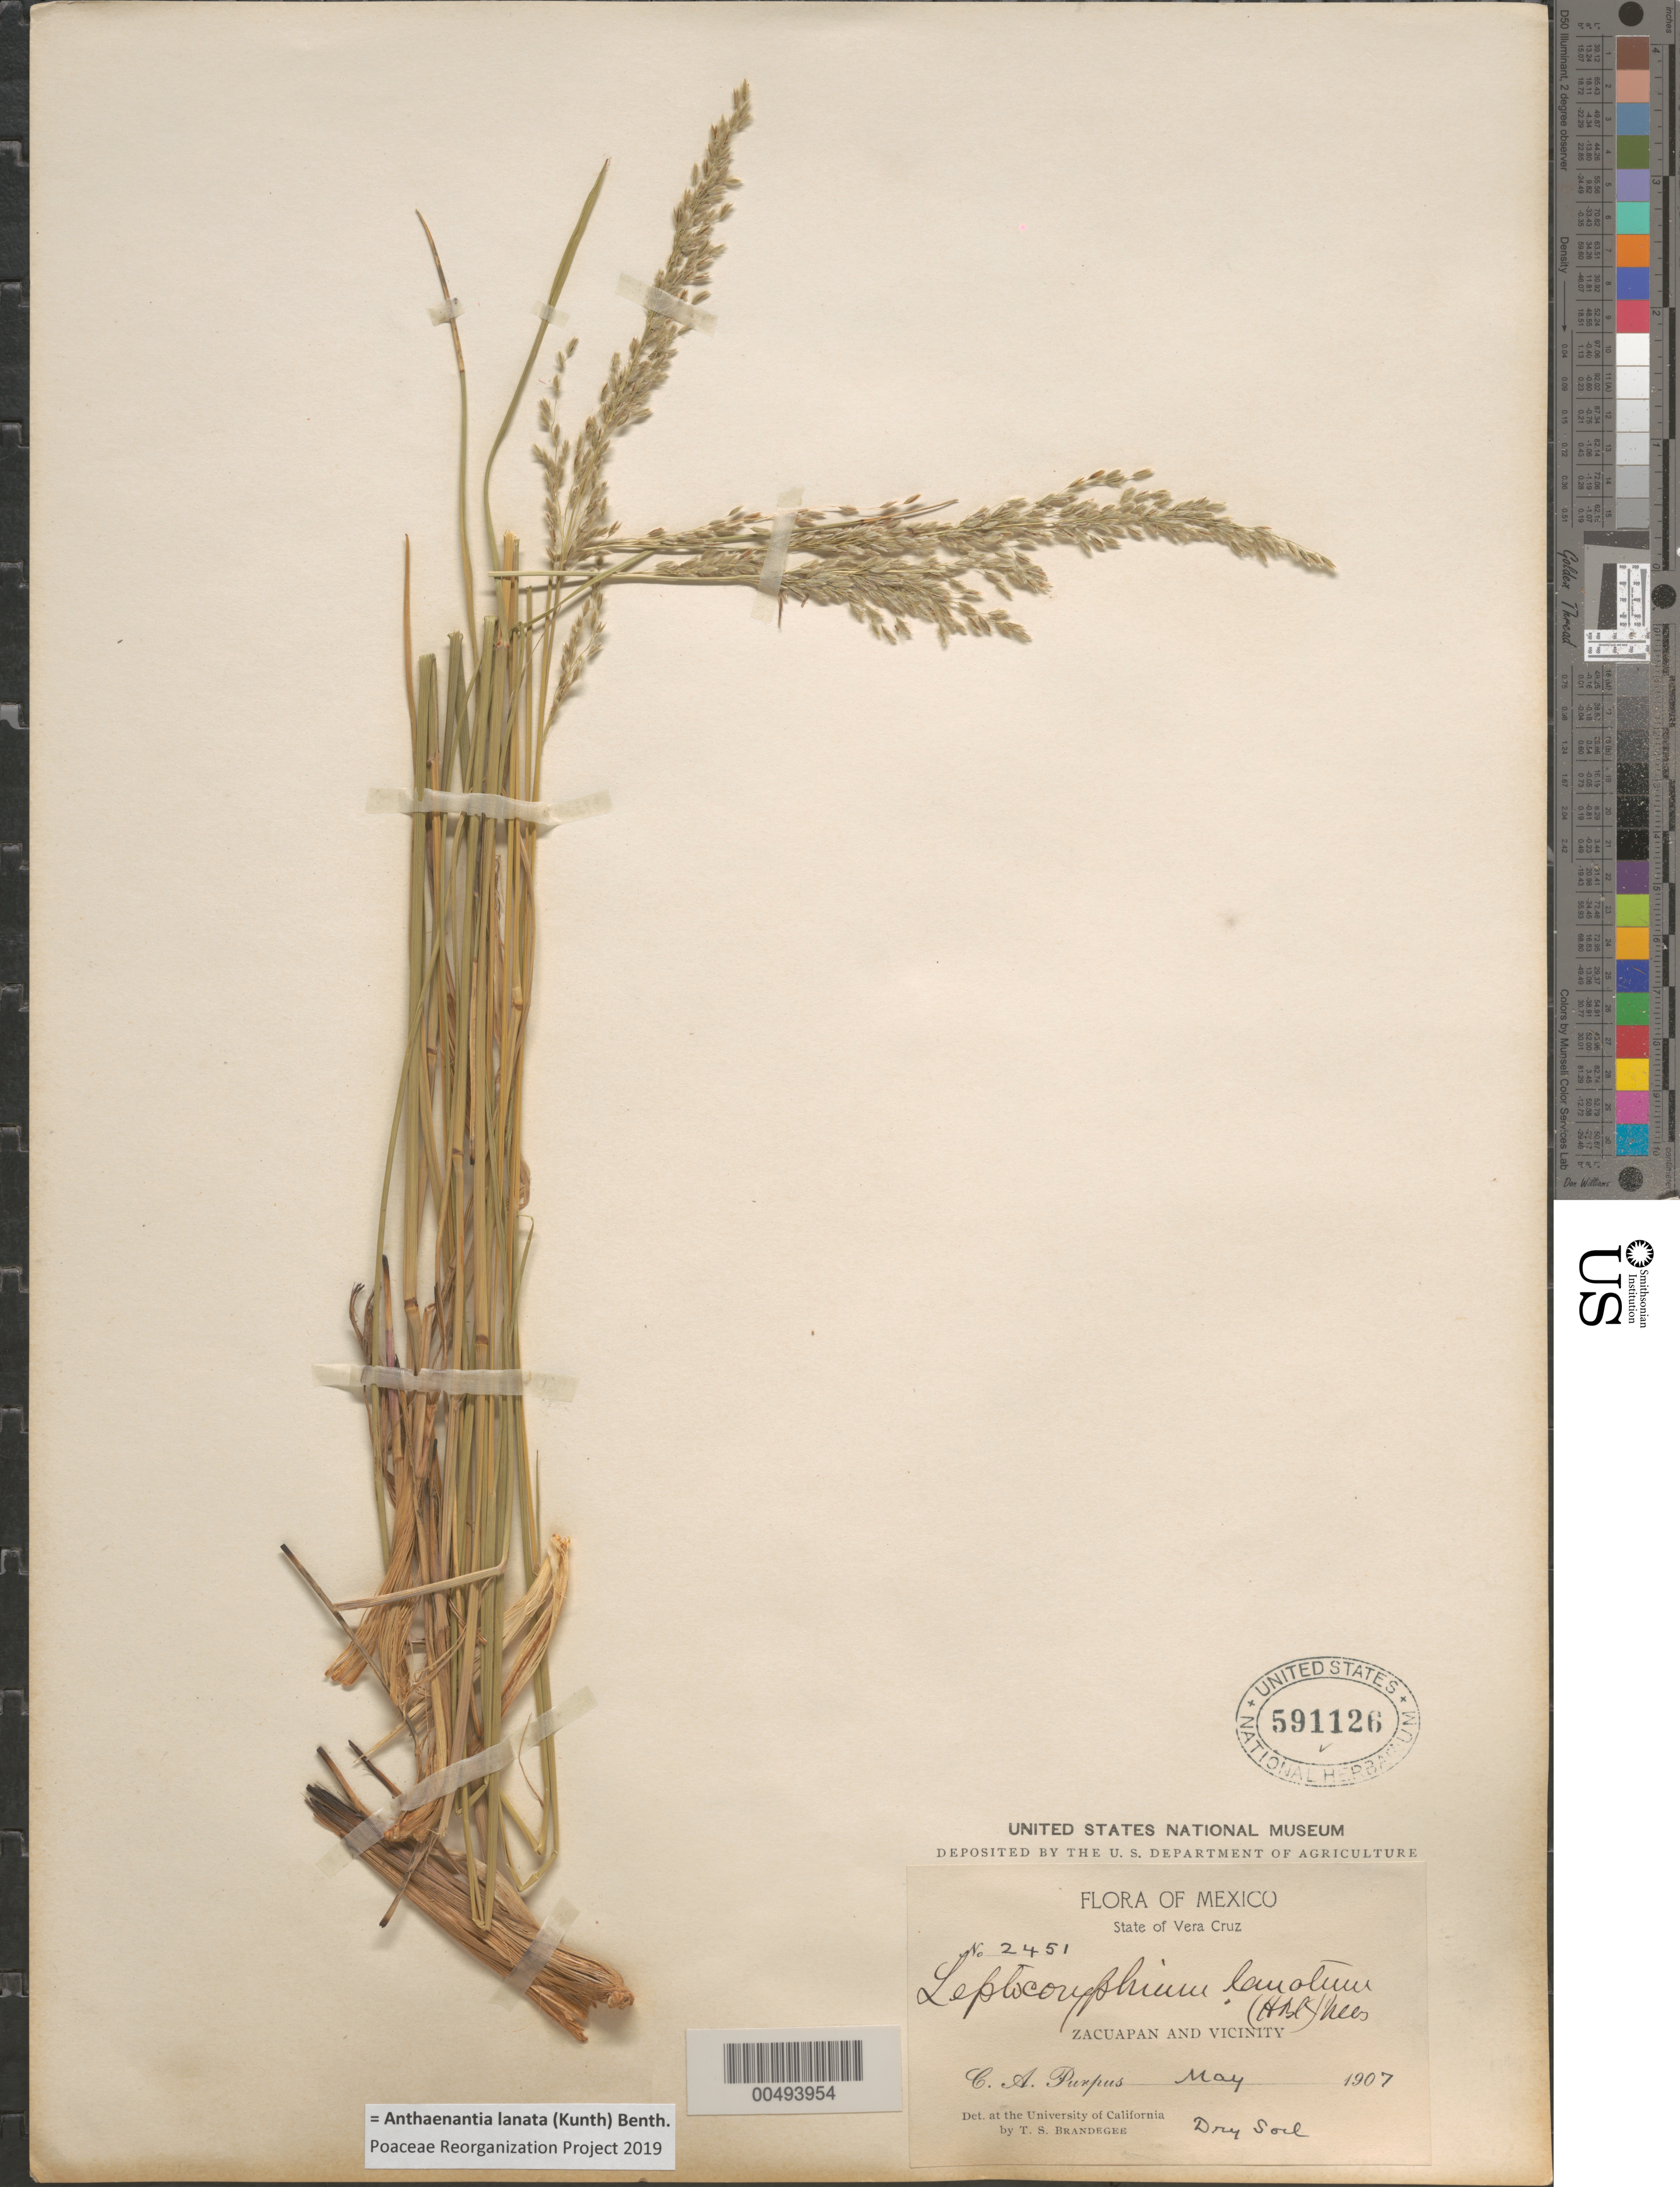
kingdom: Plantae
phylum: Tracheophyta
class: Liliopsida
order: Poales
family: Poaceae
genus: Leptocoryphium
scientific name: Leptocoryphium lanatum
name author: (Kunth) Nees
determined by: Brandegee, Townsend S.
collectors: C. A. Purpus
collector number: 2451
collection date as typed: May 1907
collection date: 1907-05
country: Mexico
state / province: Veracruz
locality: Zacuapan & vicinity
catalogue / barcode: US 591126